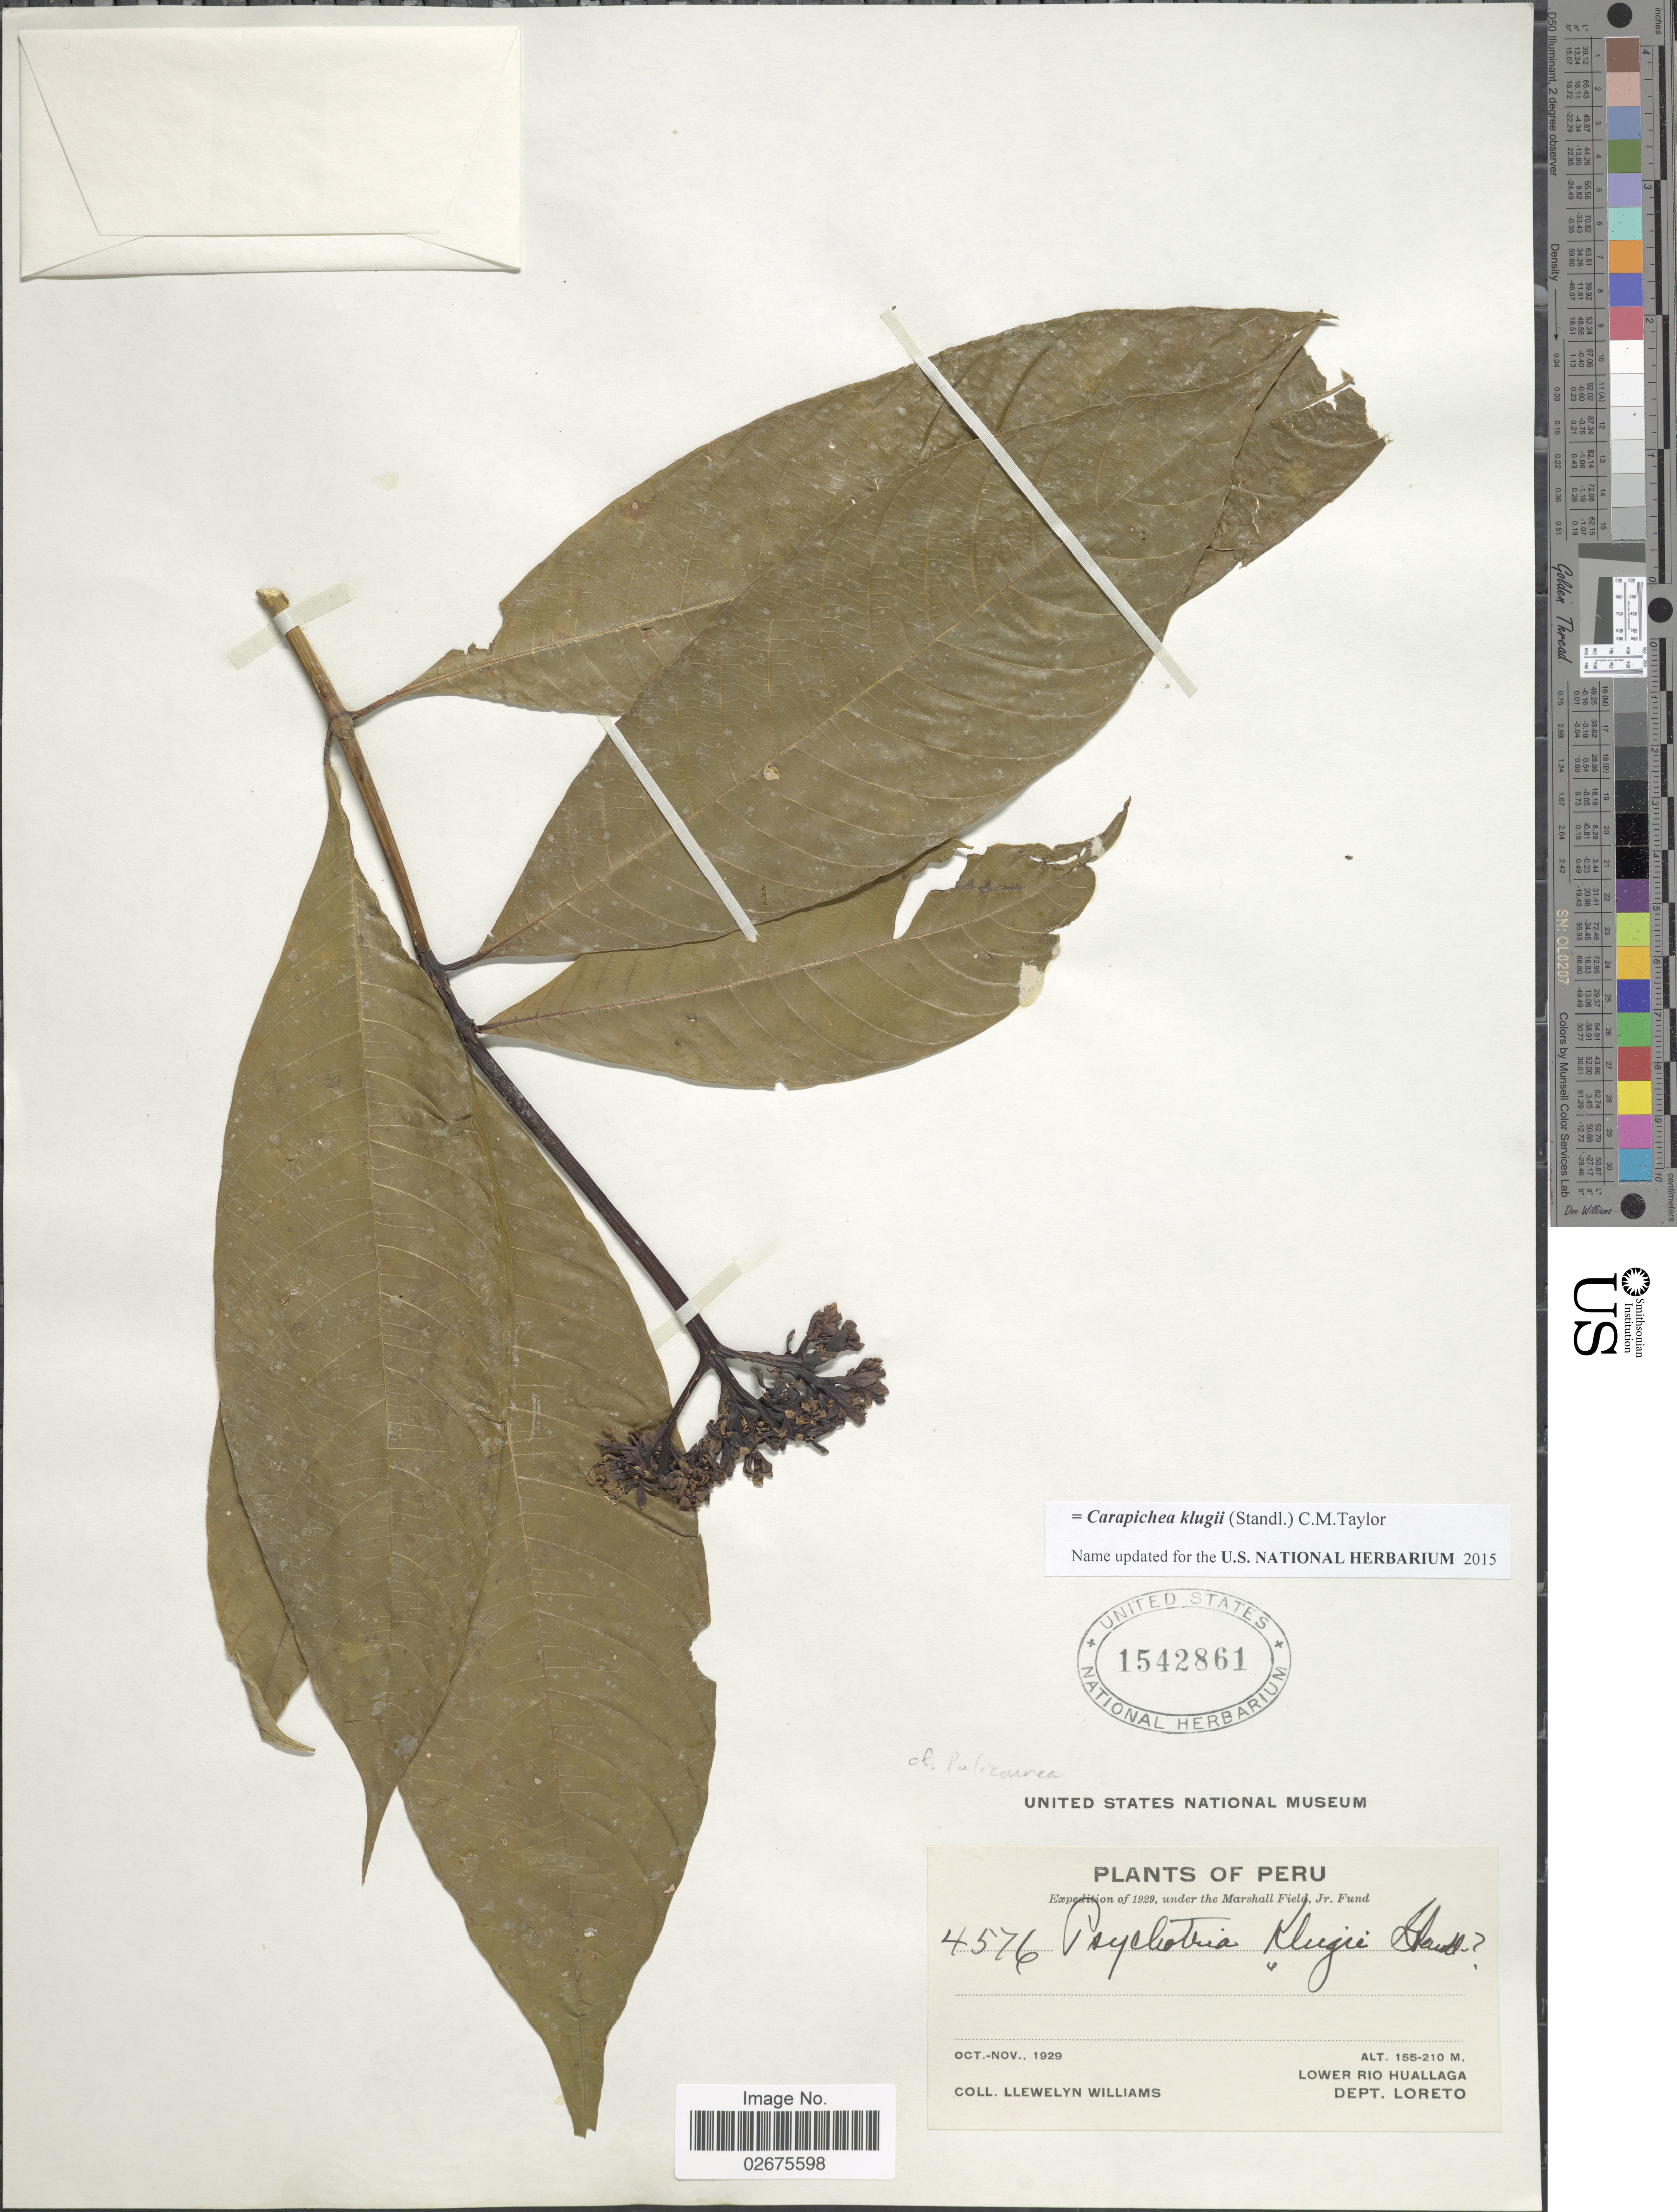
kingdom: Plantae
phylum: Tracheophyta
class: Magnoliopsida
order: Gentianales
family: Rubiaceae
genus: Carapichea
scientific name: Carapichea klugii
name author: (Standl.) C.M. Taylor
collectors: Ll. Williams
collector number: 4576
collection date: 1929-10/1929-11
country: Peru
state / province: Loreto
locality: Lower Rio Huallaga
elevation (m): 155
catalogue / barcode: US 1542861